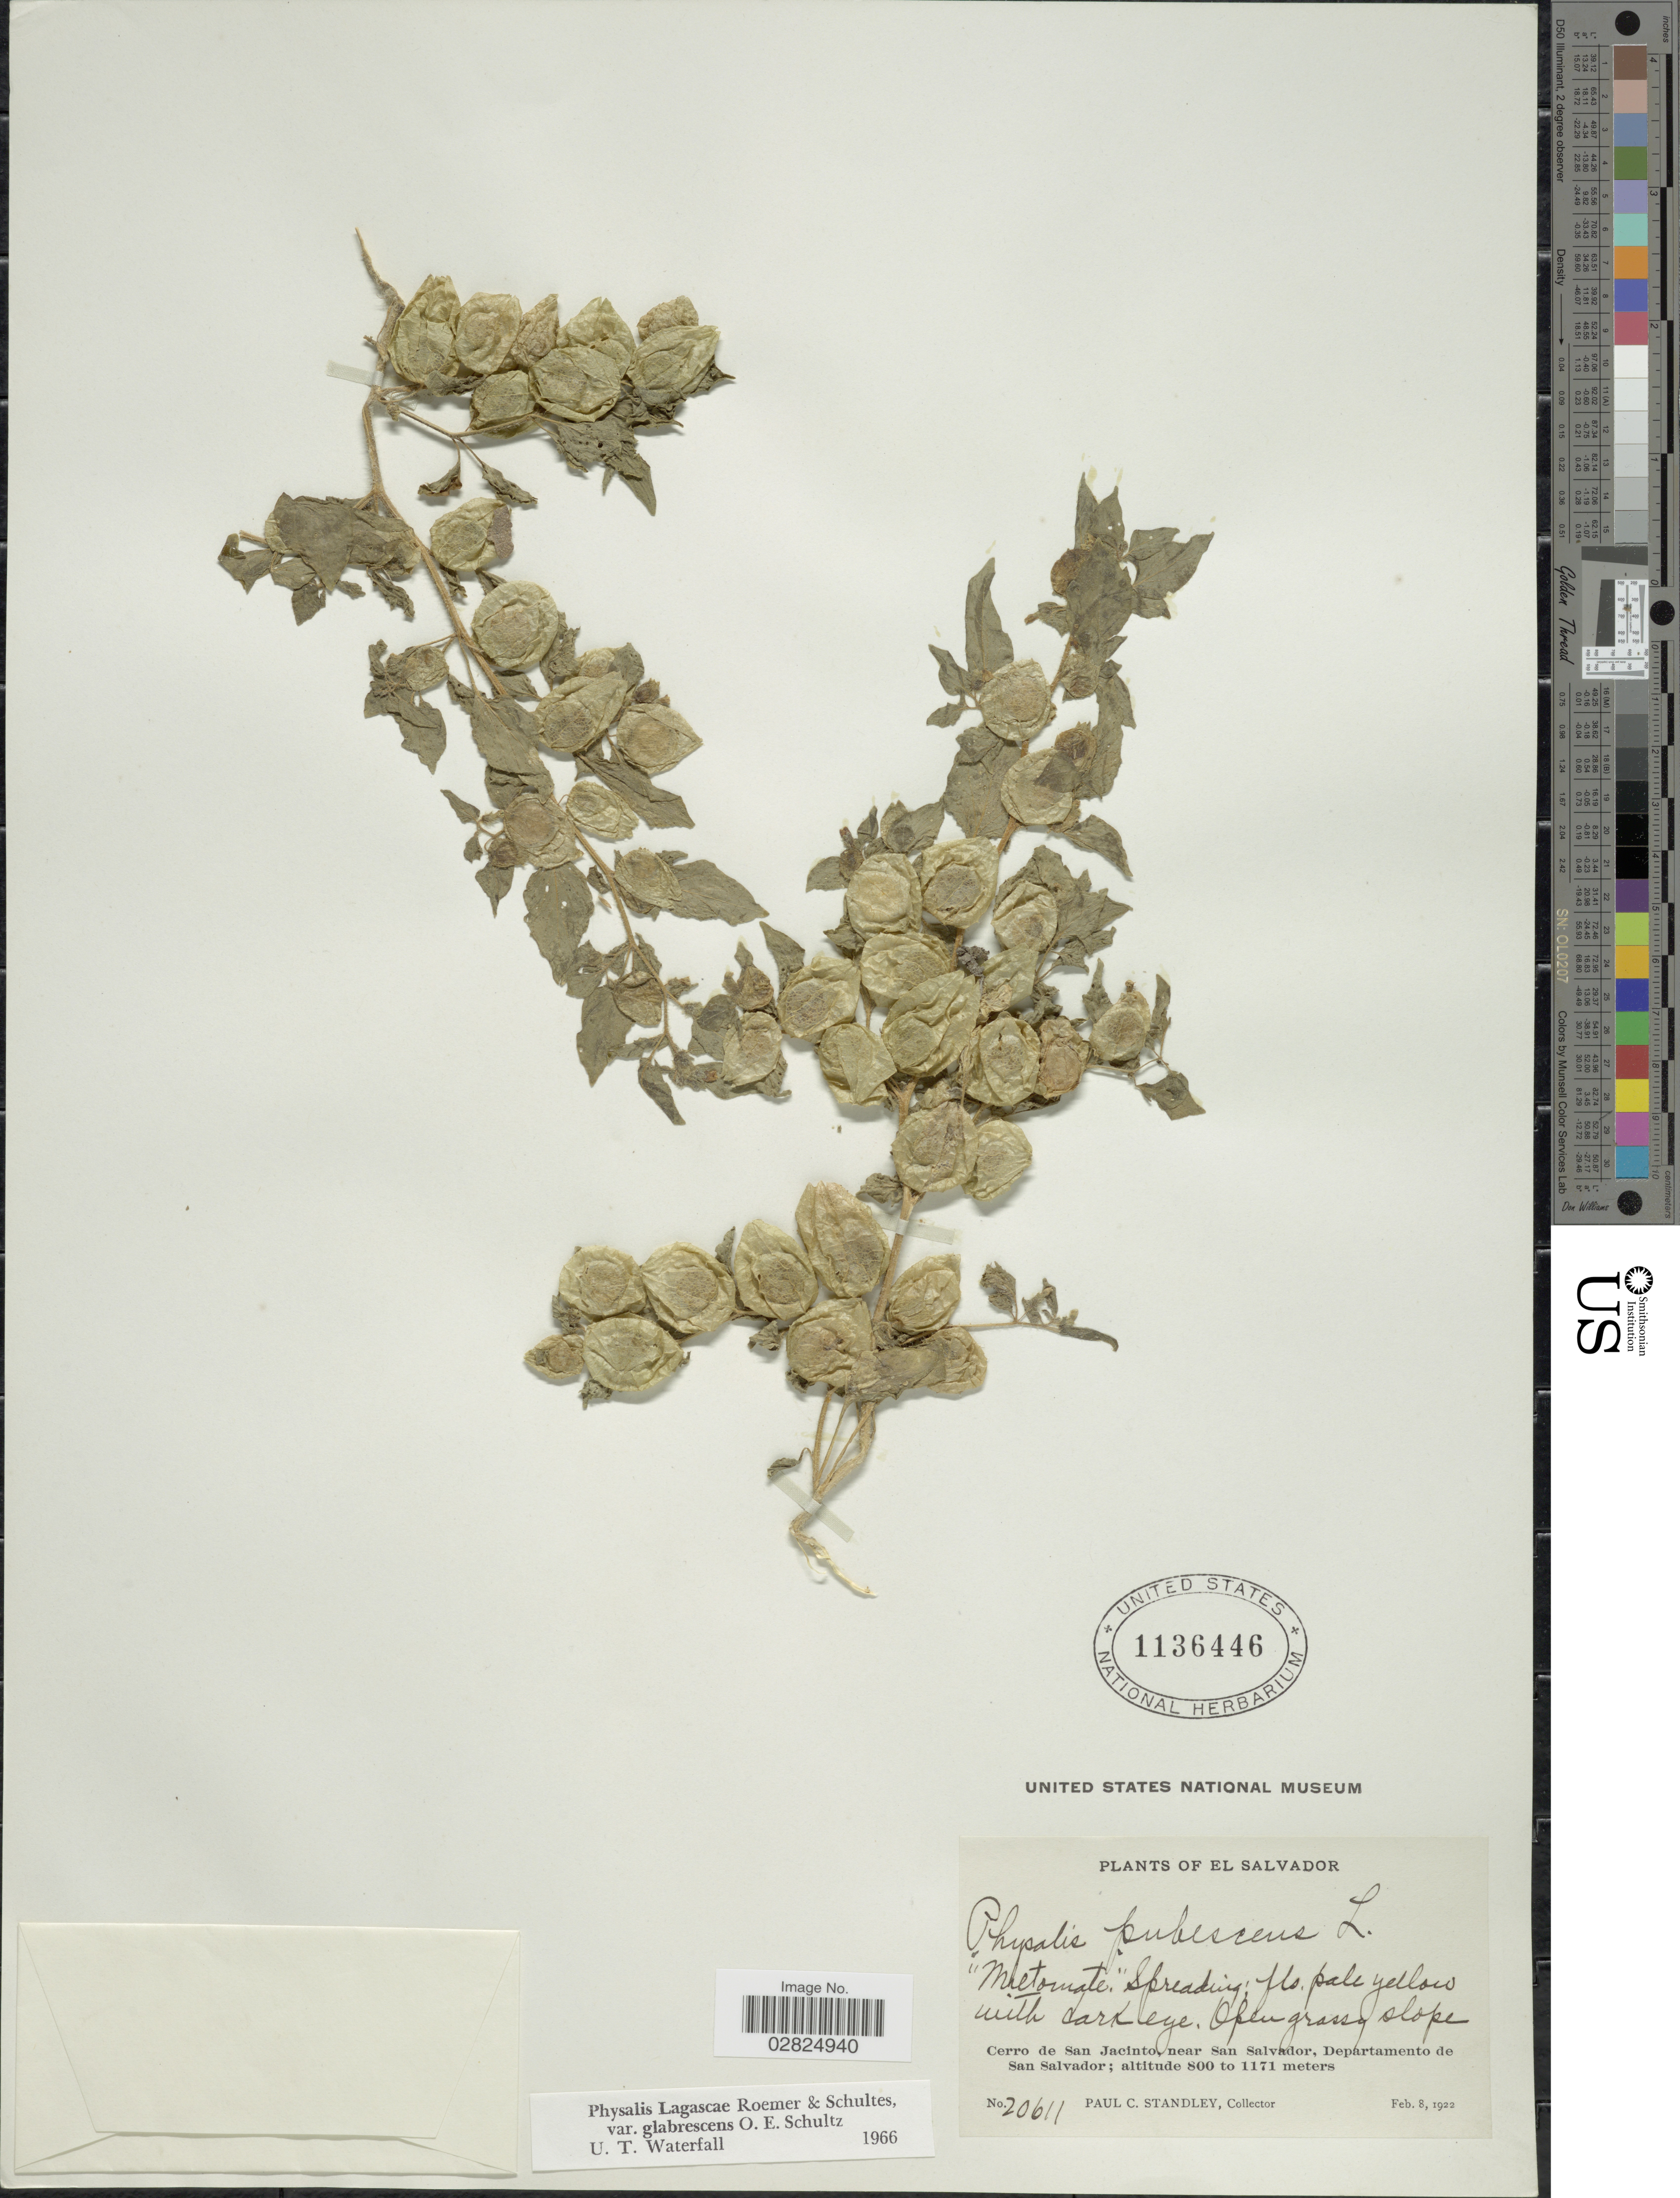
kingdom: Plantae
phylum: Tracheophyta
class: Magnoliopsida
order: Solanales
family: Solanaceae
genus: Physalis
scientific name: Physalis lagascae var. glabrescens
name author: O.E. Schulz in Urb.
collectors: P. C. Standley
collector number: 20611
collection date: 1922-02-08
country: El Salvador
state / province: San Salvador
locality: Open grassy slope. Cerro de San Jacinto, near San Salvador, Departamento de San Salvador.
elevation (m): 800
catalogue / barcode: US 1136446